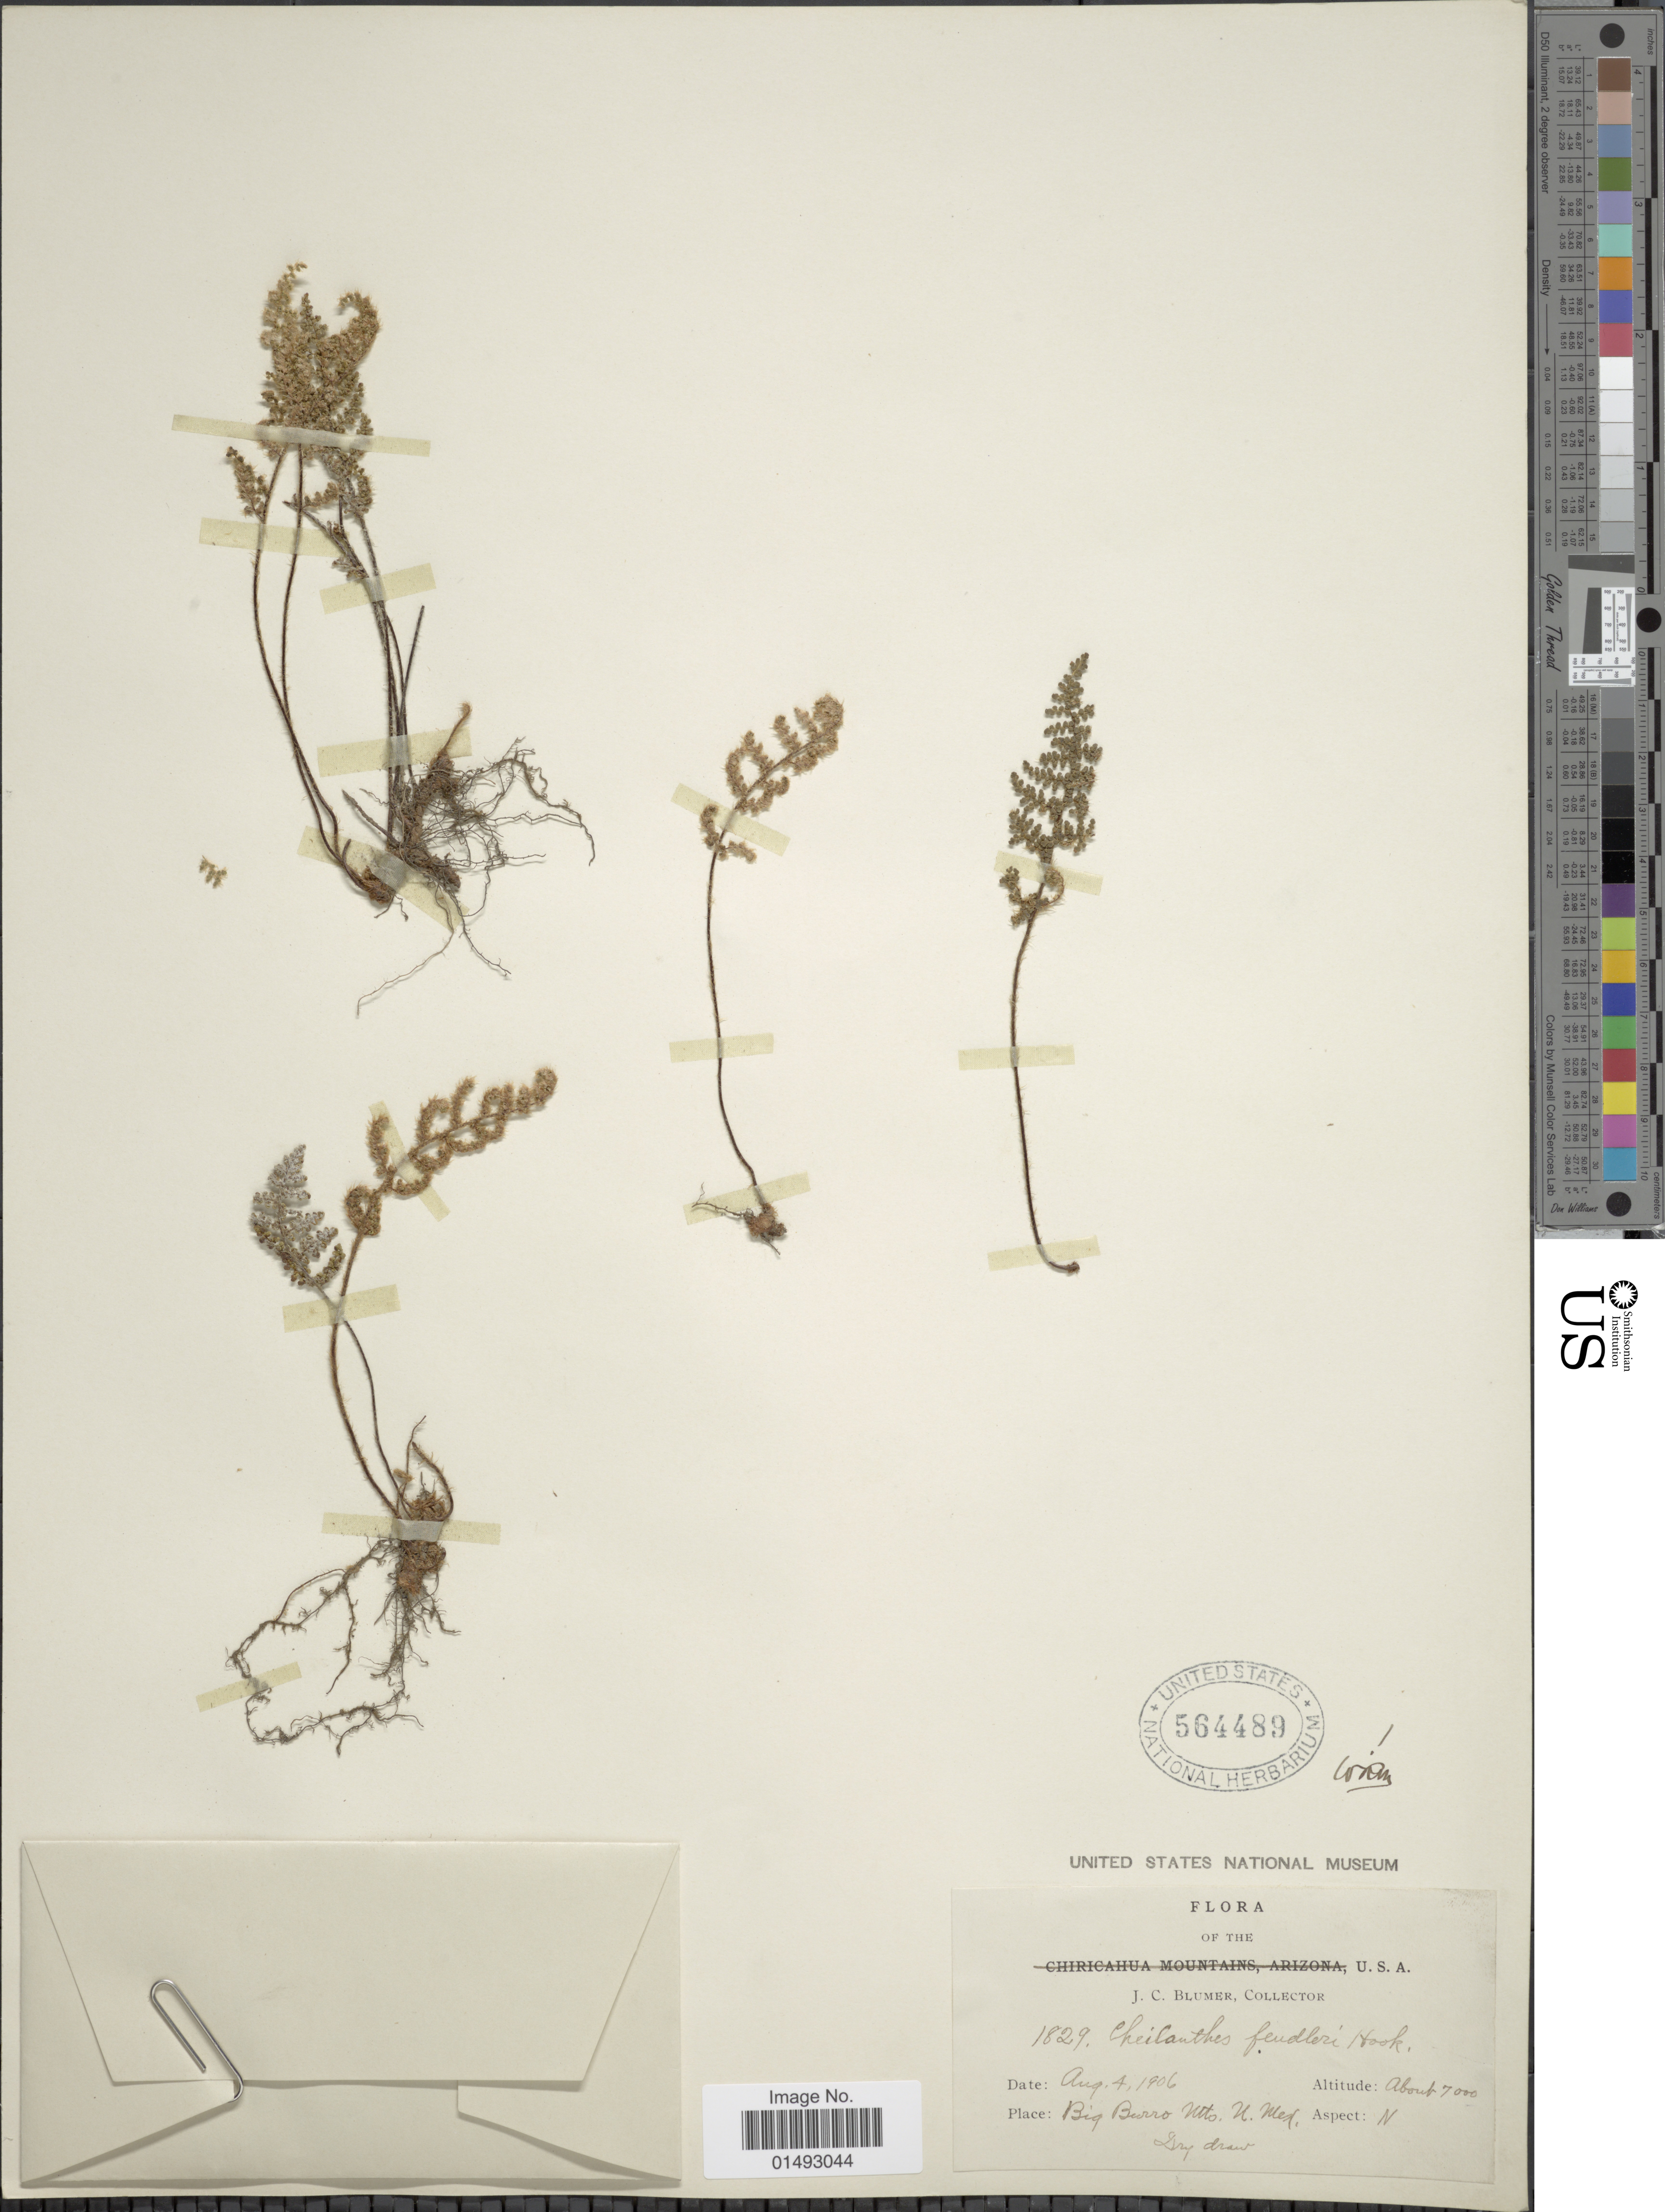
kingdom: Plantae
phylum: Tracheophyta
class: Polypodiopsida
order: Polypodiales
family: Pteridaceae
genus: Myriopteris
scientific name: Myriopteris fendleri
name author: (Hook.) E. Fourn.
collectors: J. C. Blumer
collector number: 1829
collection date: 1906-08-04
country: United States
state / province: New Mexico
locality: Big Burro Mts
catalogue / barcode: US 564489